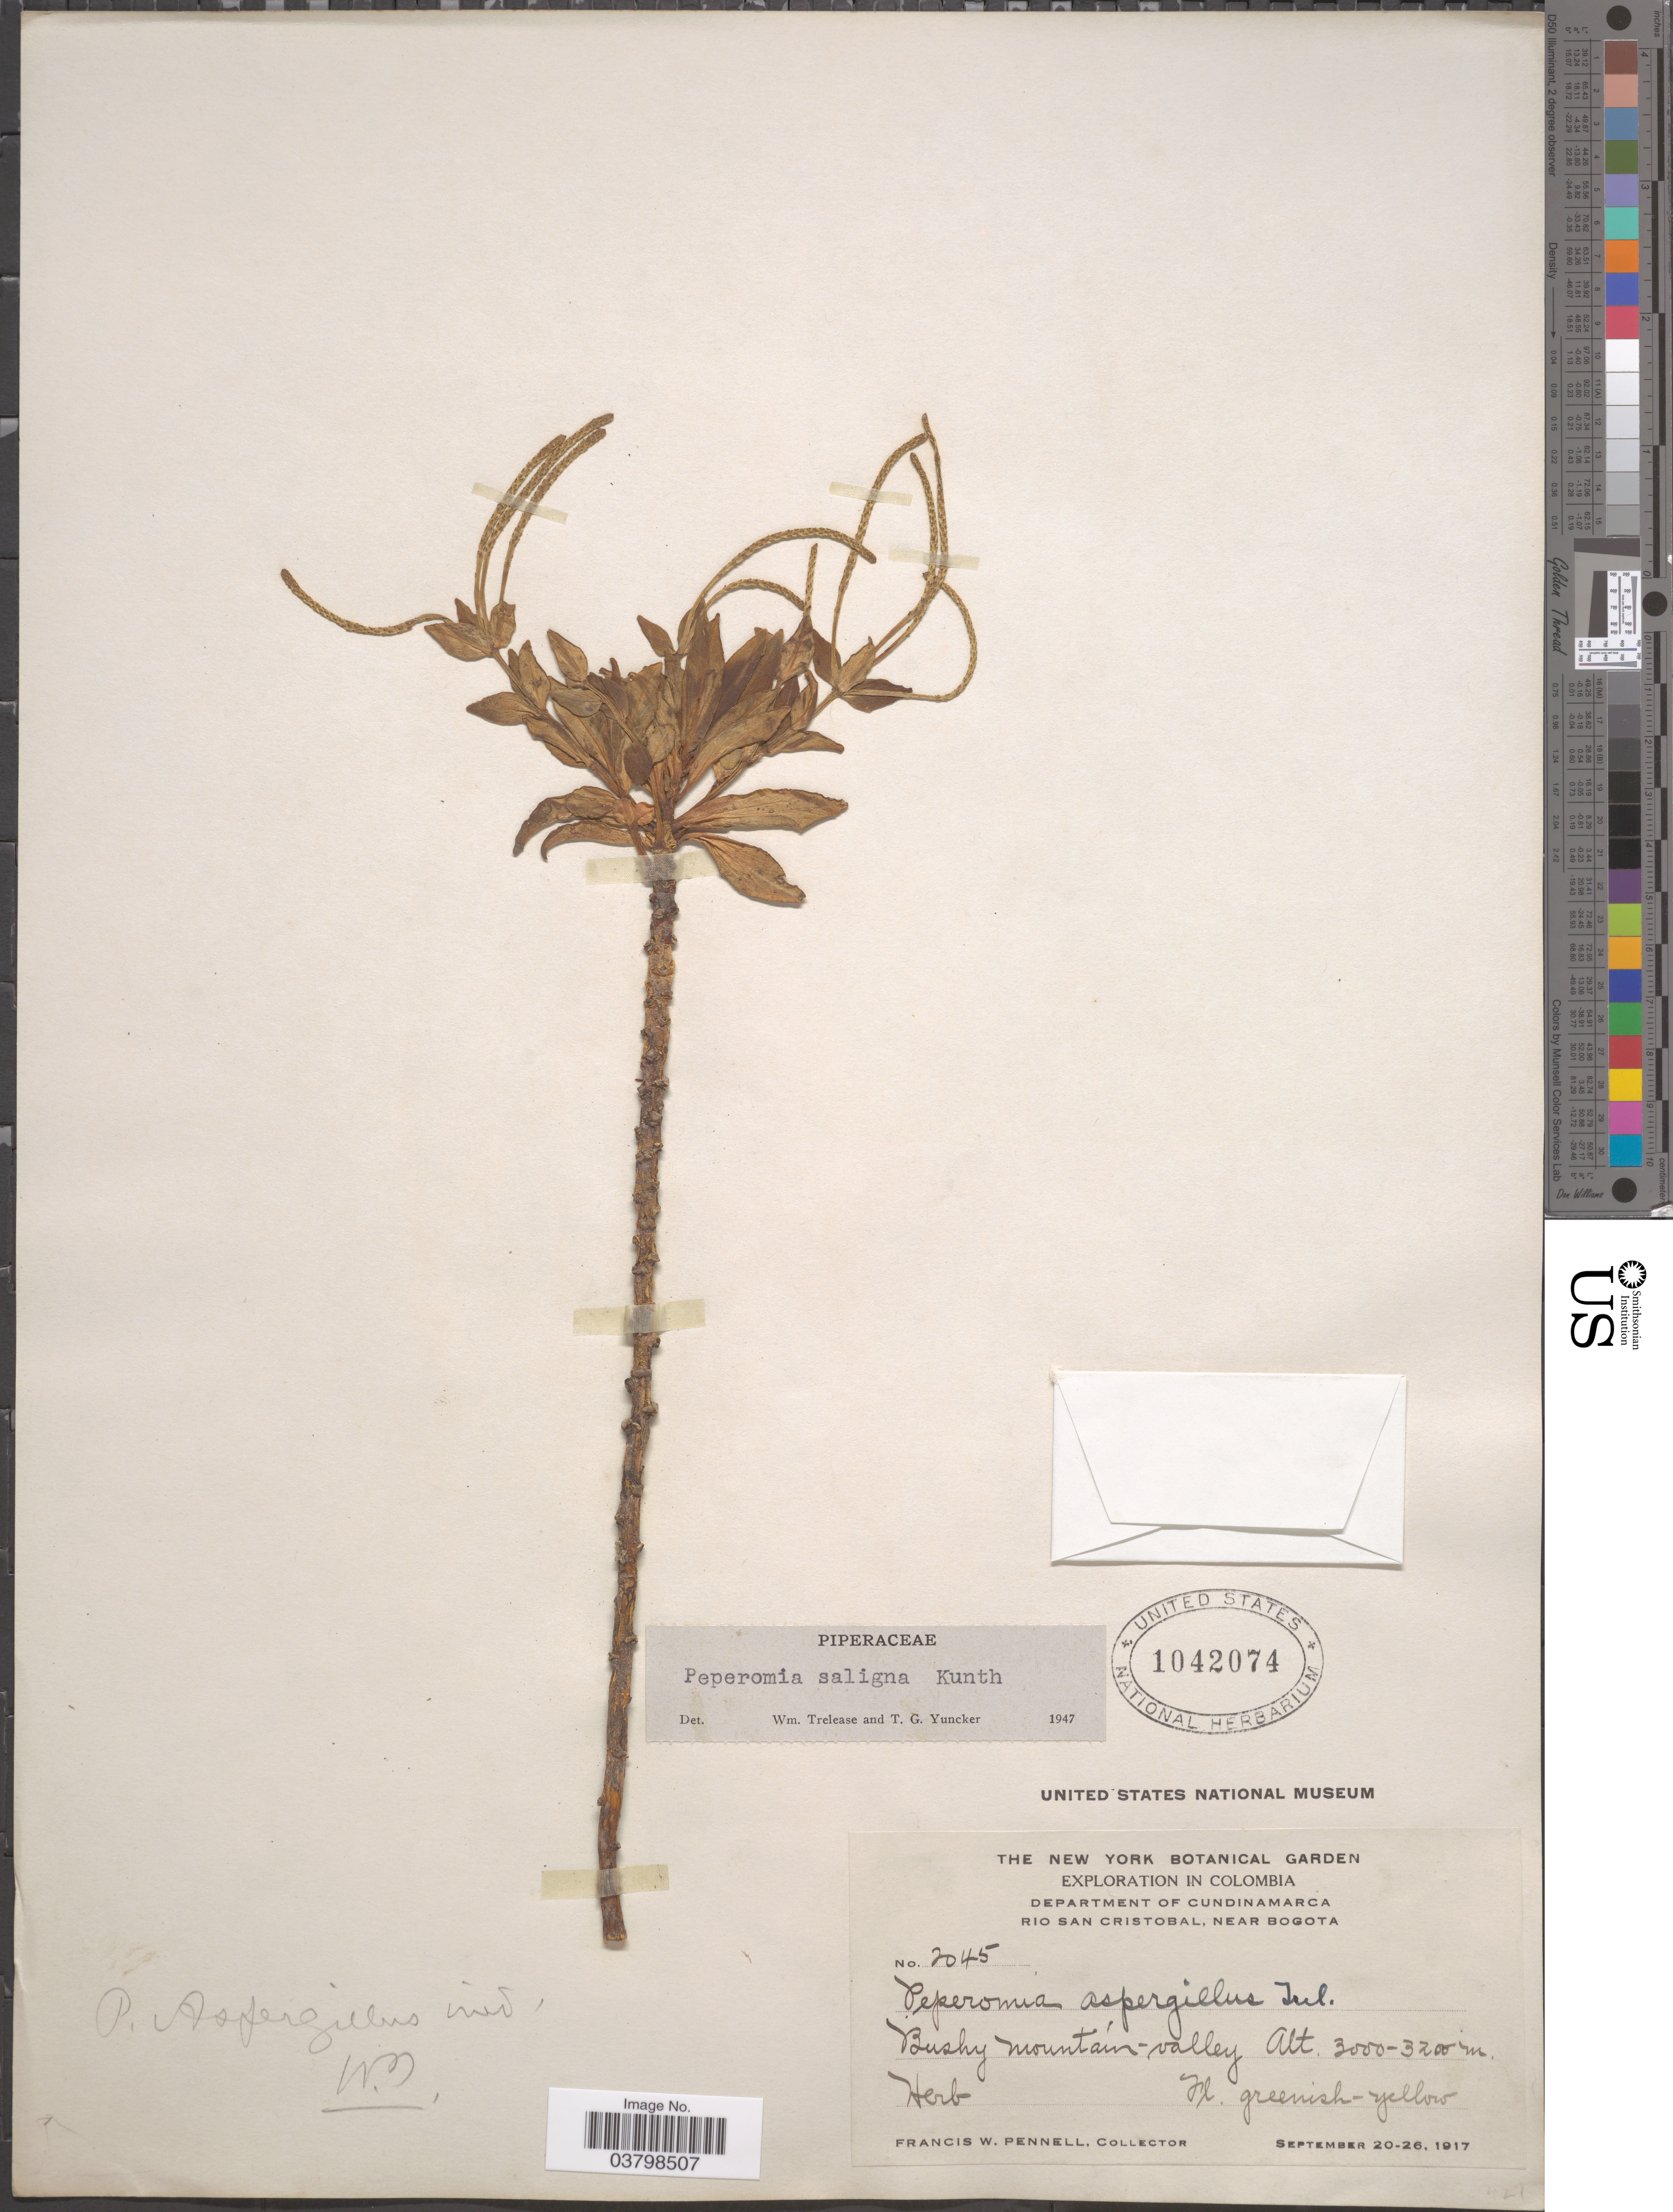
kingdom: Plantae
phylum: Tracheophyta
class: Magnoliopsida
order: Piperales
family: Piperaceae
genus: Peperomia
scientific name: Peperomia saligna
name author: Kunth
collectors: F. W. Pennell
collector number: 2045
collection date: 1917-09-20/1917-09-26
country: Colombia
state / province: Cundinamarca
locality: Department of Cundinamarca. Rio San Cristobal, near Bogota. Bushy mountain-valley.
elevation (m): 3000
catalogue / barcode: US 1042074